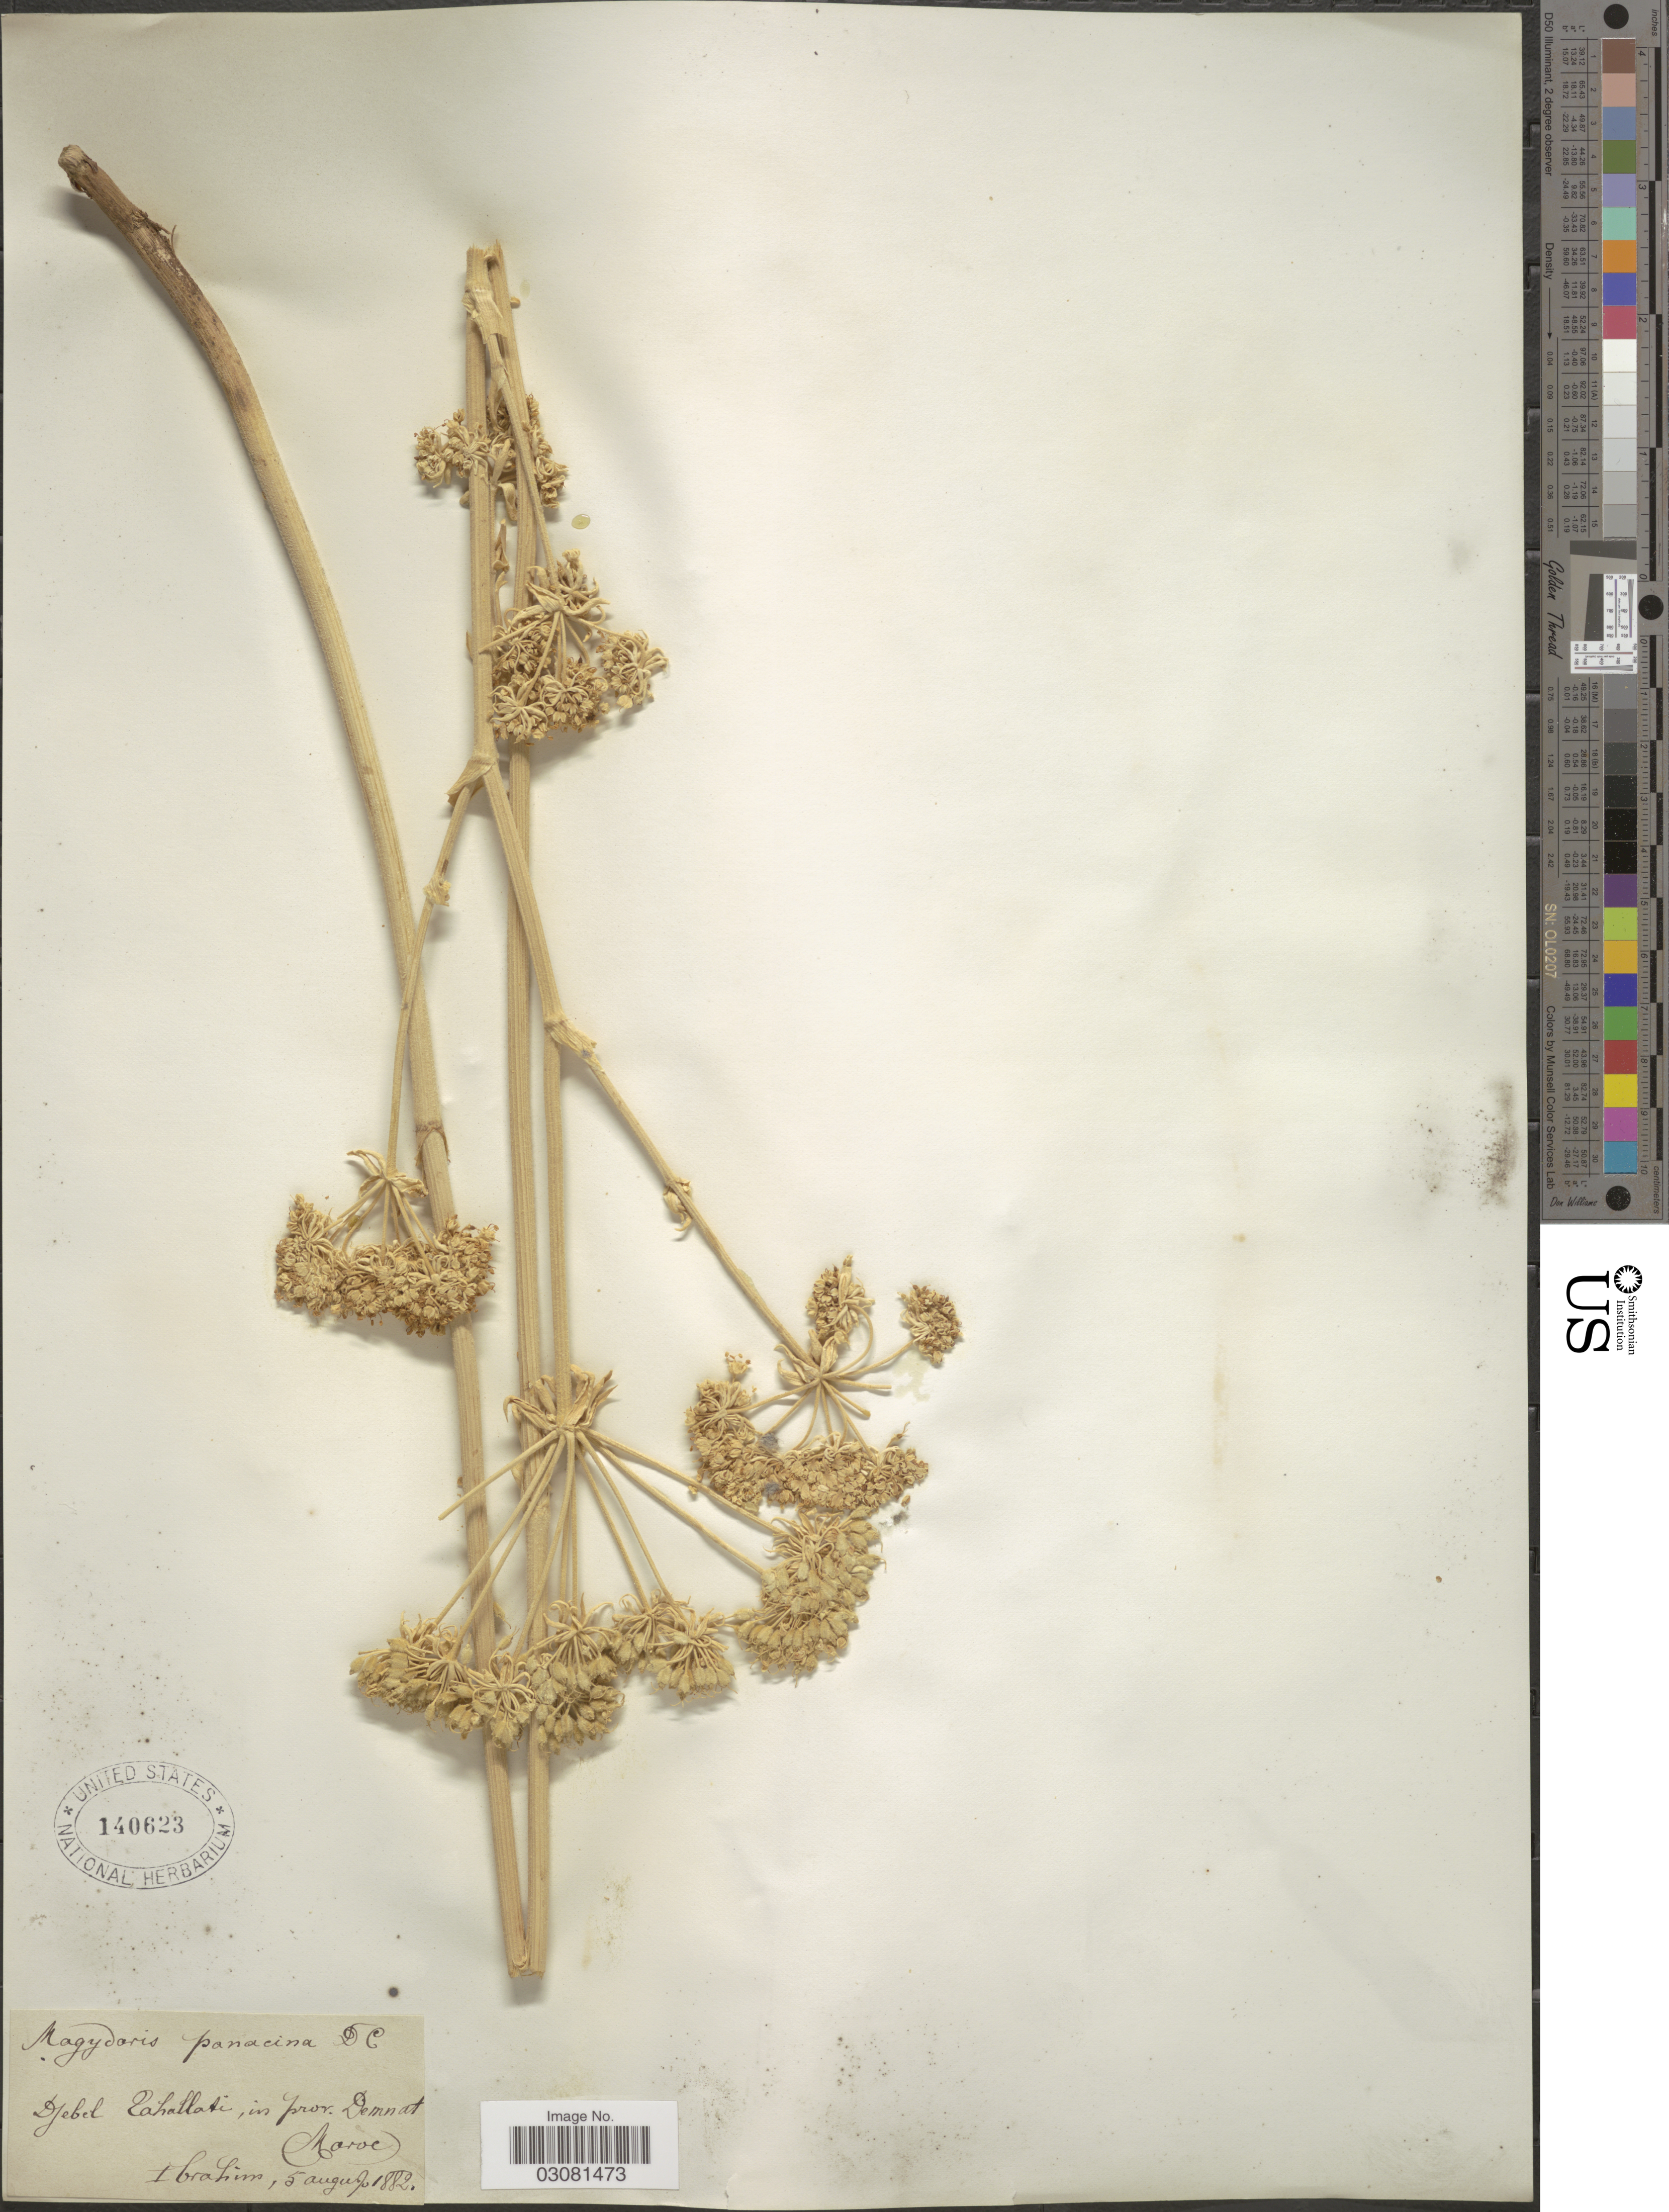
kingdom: Plantae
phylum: Tracheophyta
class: Magnoliopsida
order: Apiales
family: Apiaceae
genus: Magydaris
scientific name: Magydaris panacina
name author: DC.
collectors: -. Ibrahim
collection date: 1882-08-05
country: Morocco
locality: Djebel Tahallati, in prov. Demnat.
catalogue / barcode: US 140623